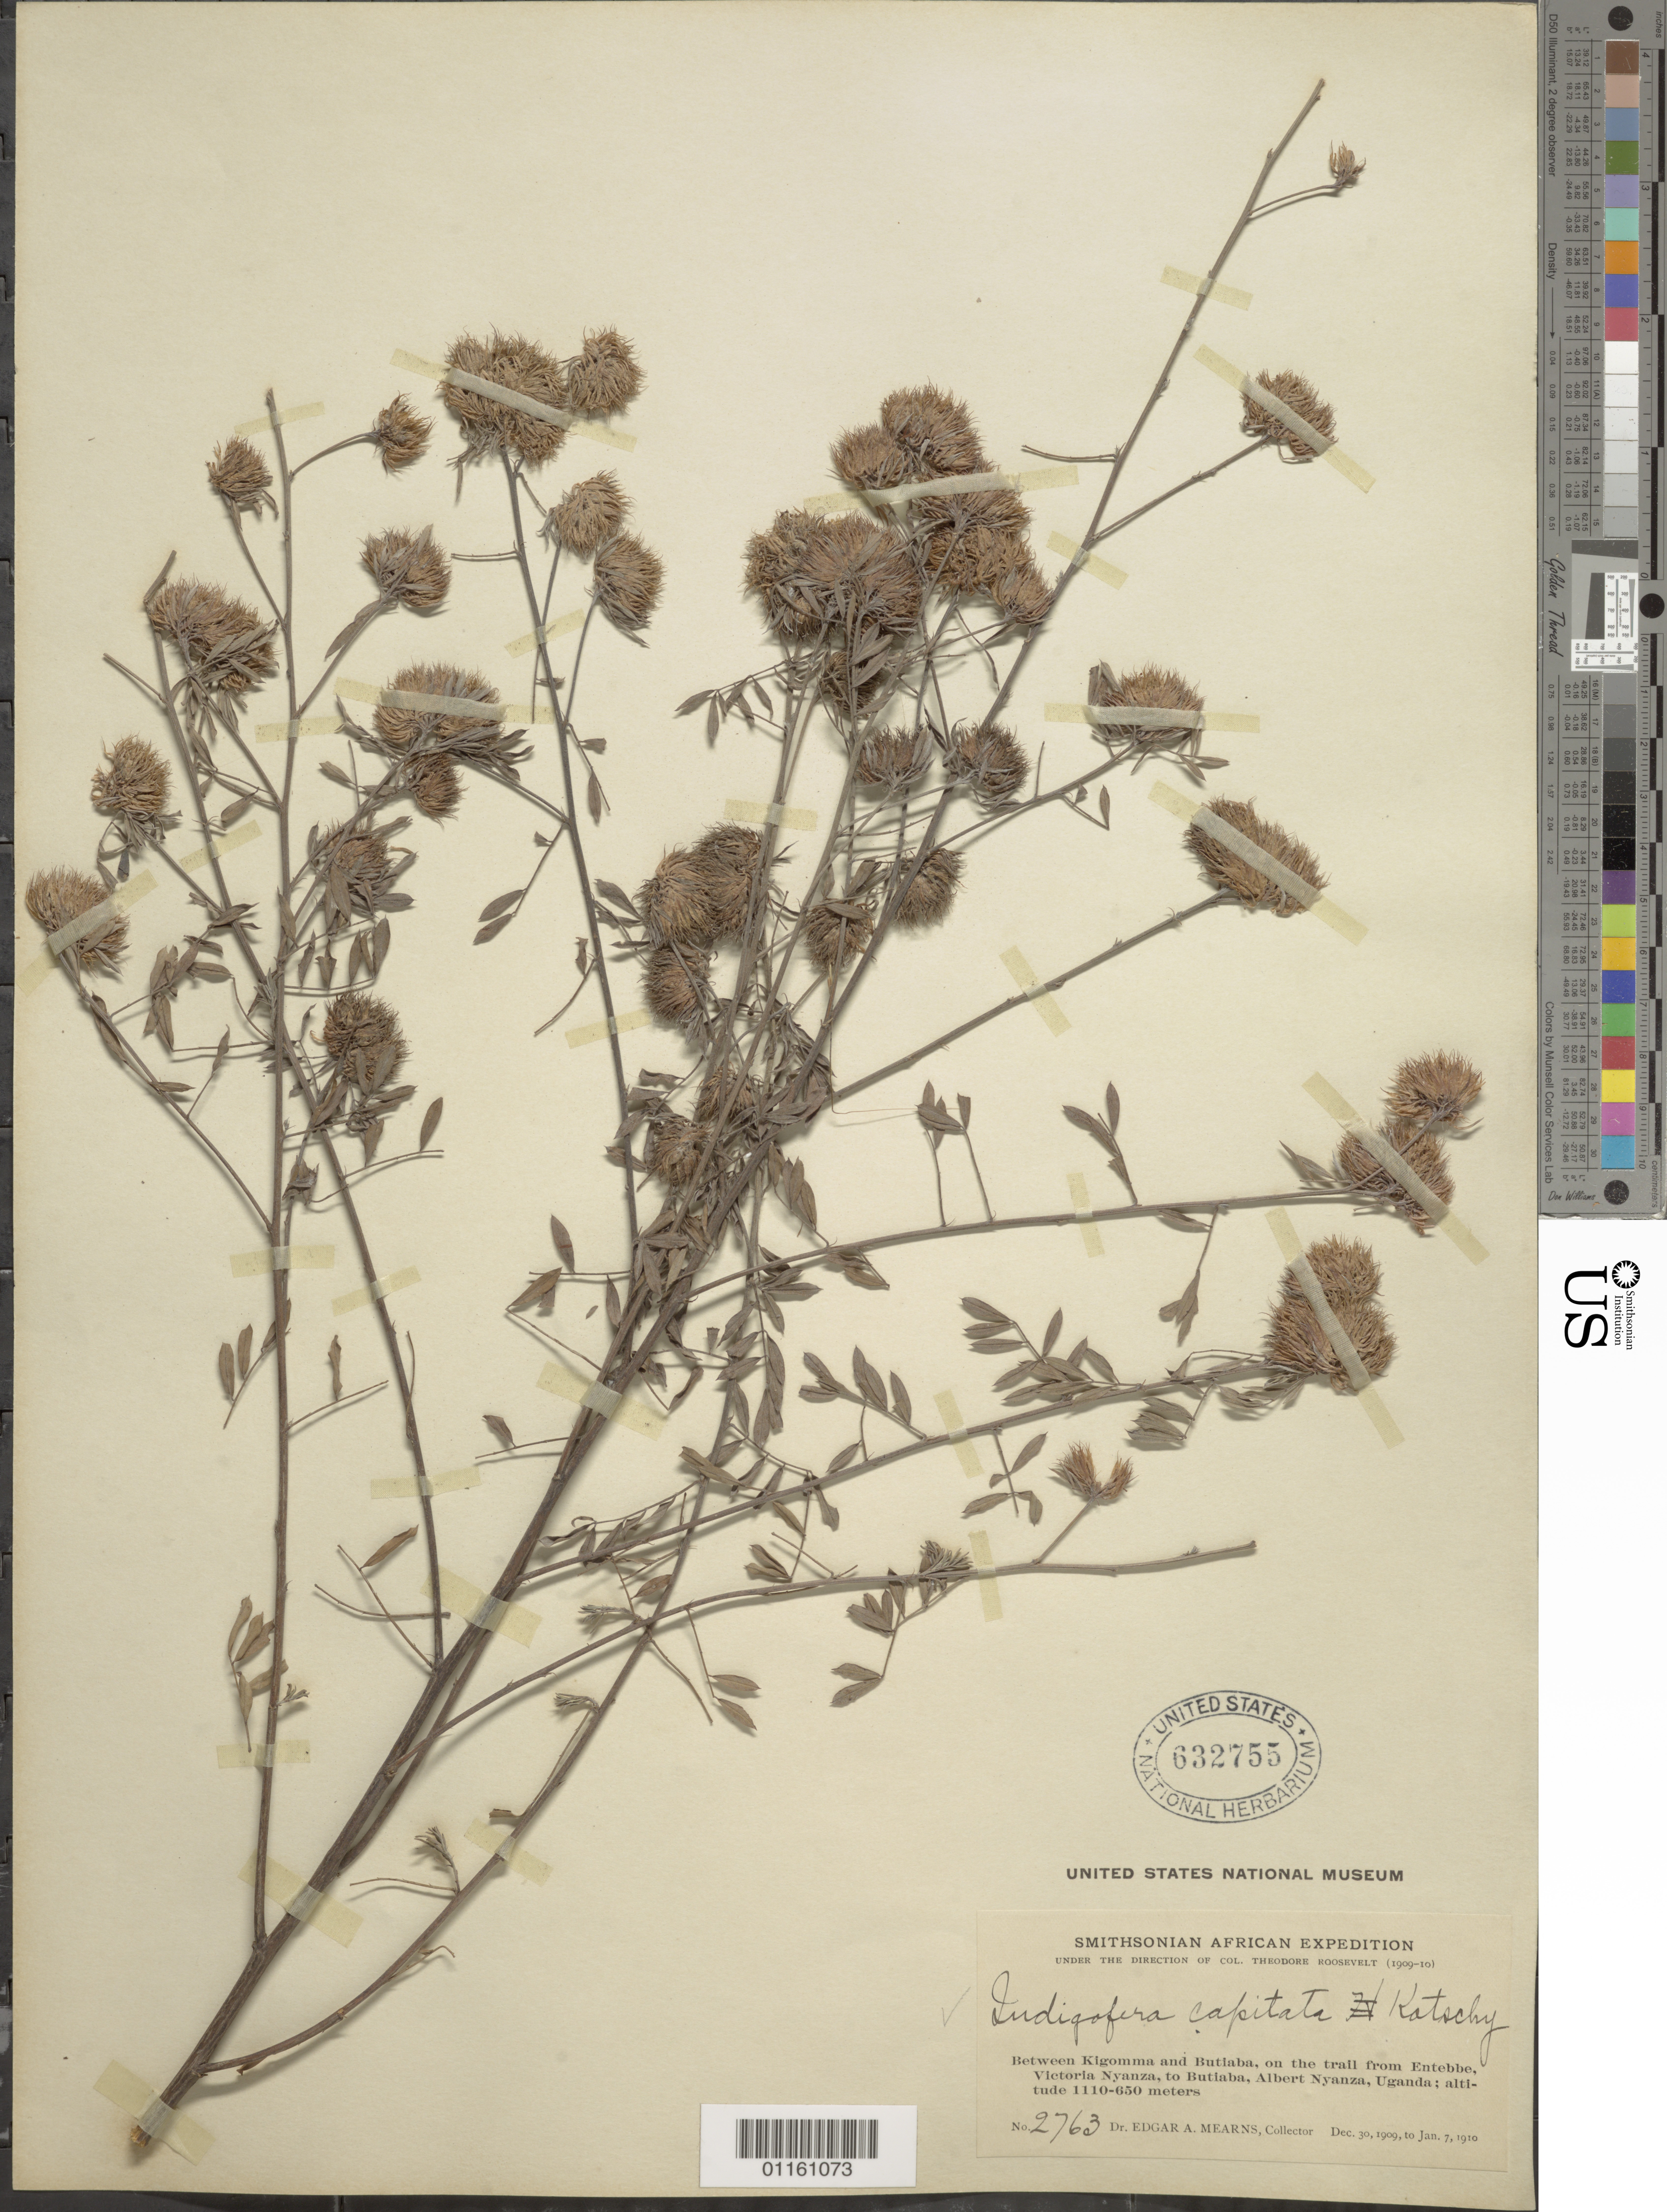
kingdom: Plantae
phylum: Tracheophyta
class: Magnoliopsida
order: Fabales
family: Fabaceae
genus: Indigofera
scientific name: Indigofera capitata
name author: Kotschy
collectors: E. A. Mearns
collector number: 2763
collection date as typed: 30 Dec 1909 to 07 Jan 1909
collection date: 1909-01-07/1909-12-30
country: Uganda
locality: Between Kigomma and Butiaba, on the trail from Entebbe, Victoria Nyanza, to Butiaba, Albert Nyanza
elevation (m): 1110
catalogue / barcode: US 632755